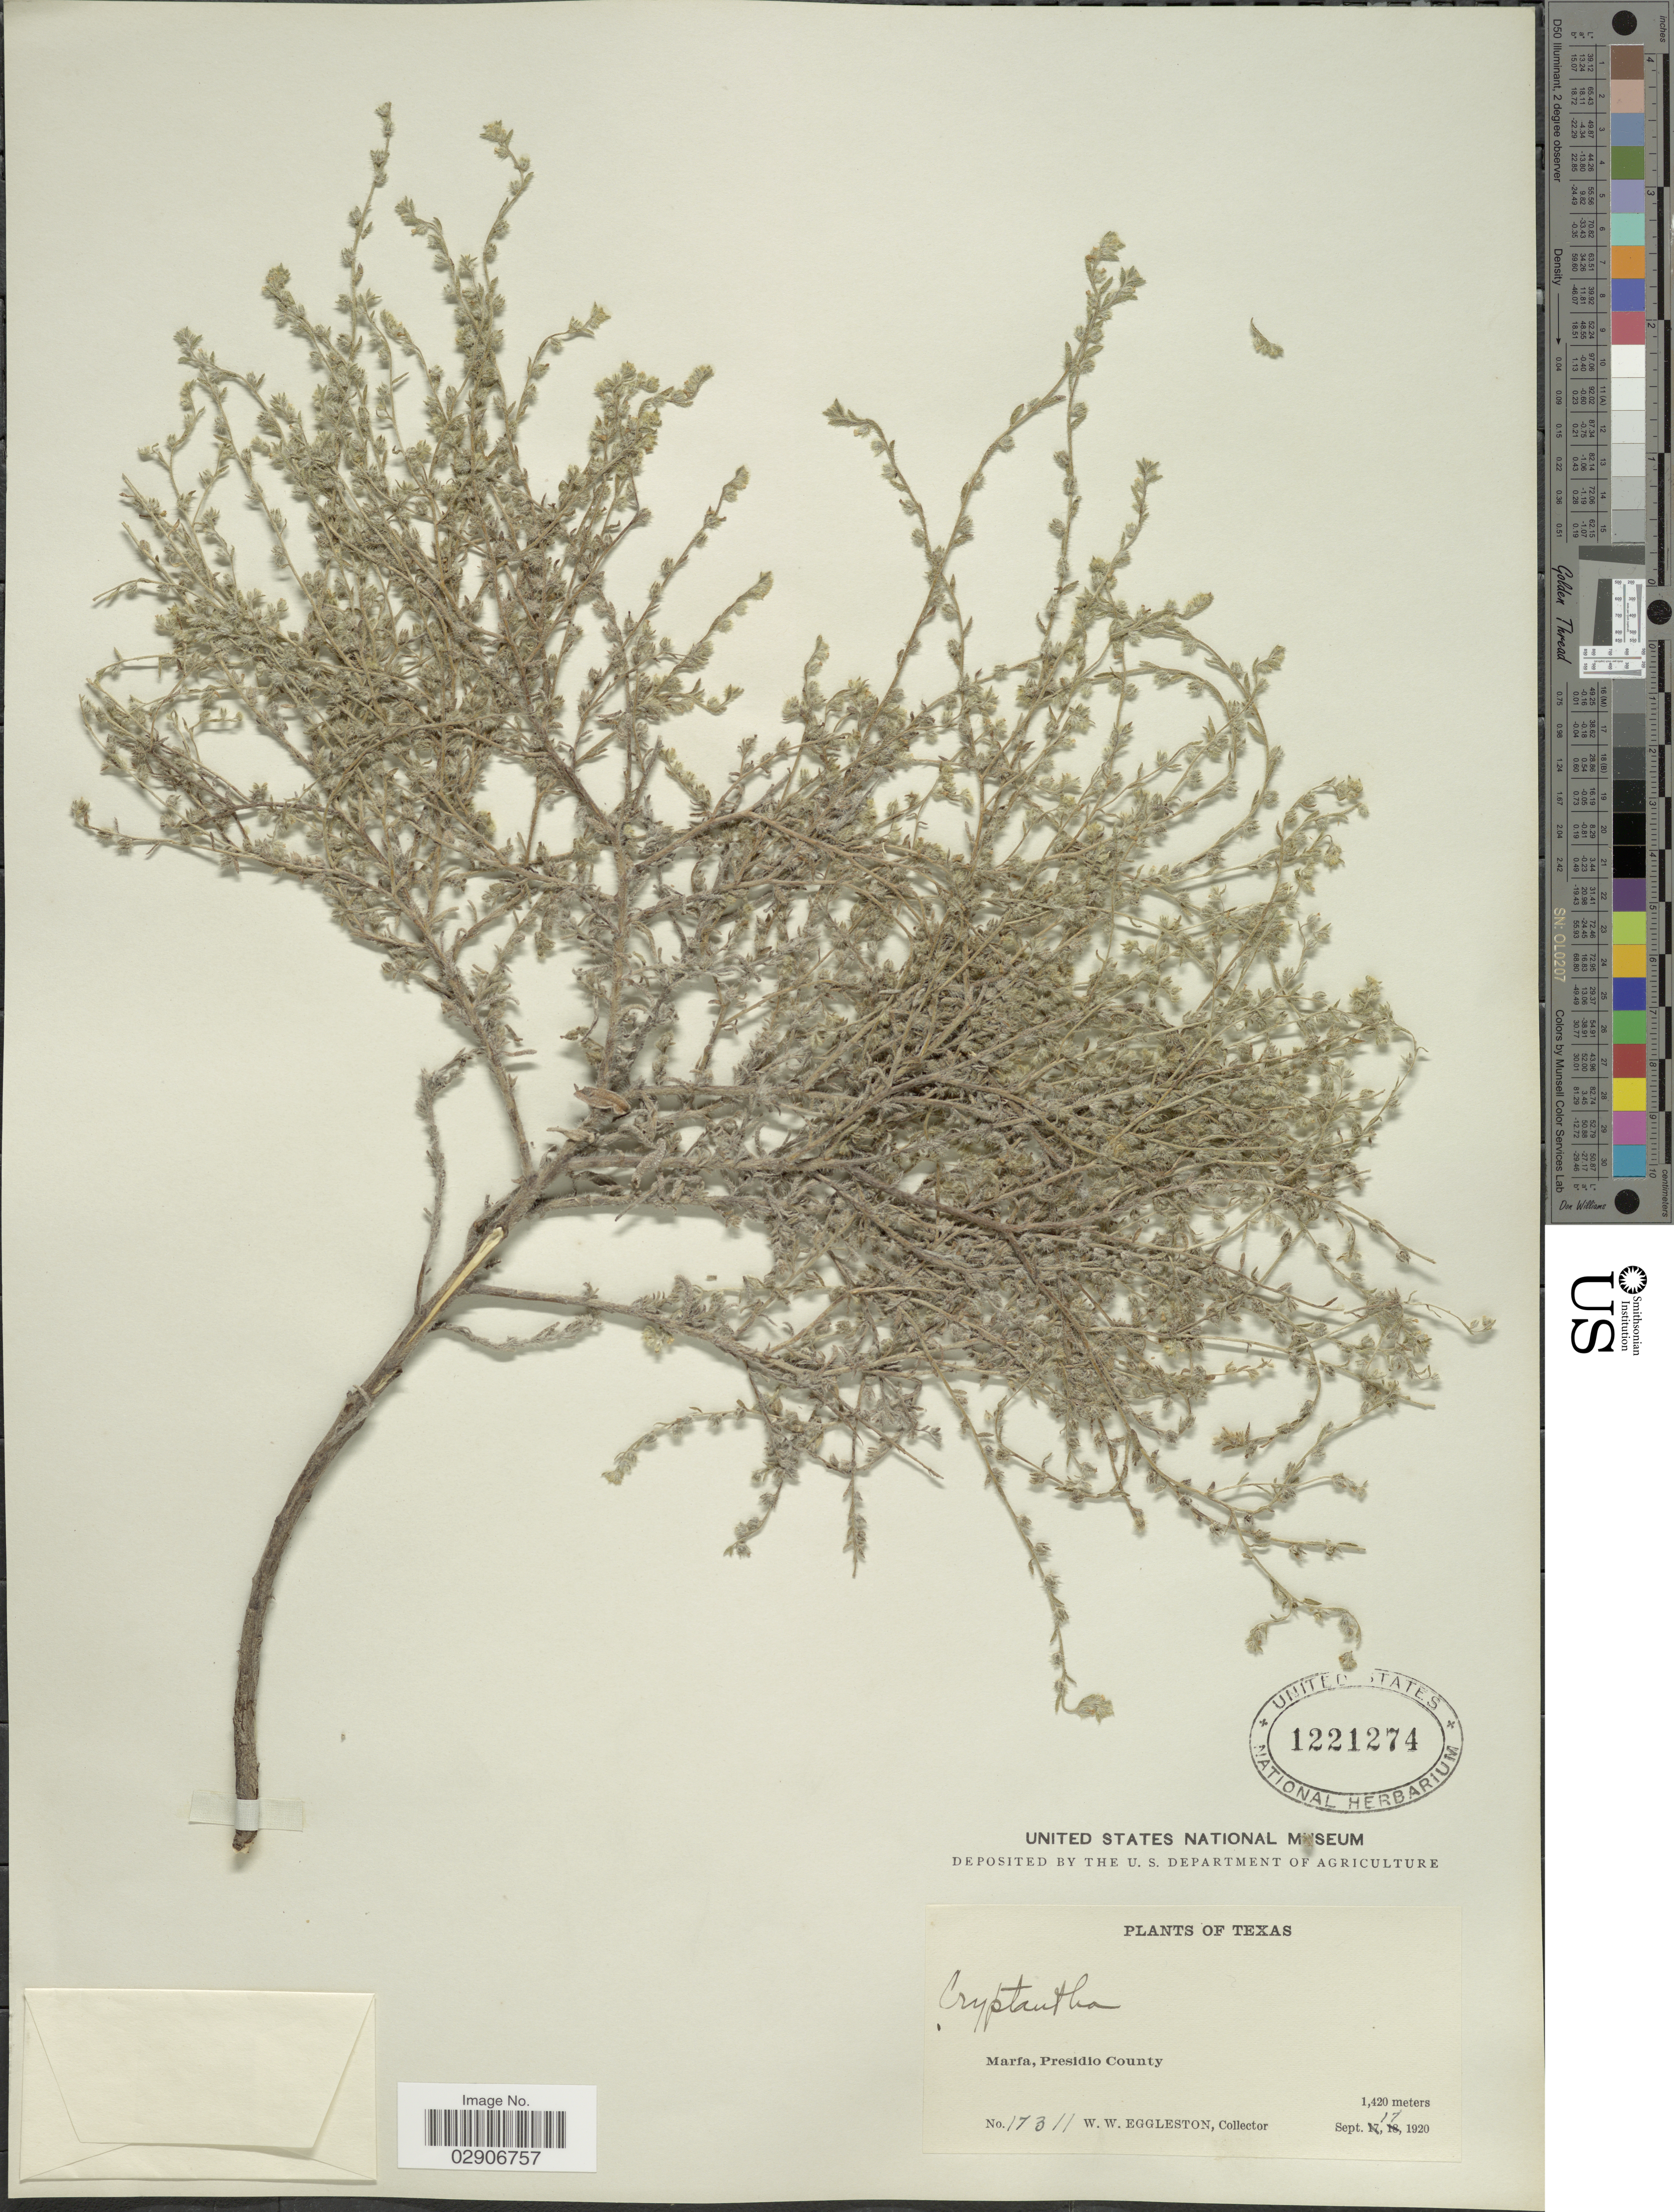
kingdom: Plantae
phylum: Tracheophyta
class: Magnoliopsida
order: Boraginales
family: Boraginaceae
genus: Cryptantha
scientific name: Cryptantha albida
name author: (Kunth) I.M. Johnst.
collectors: W. W. Eggleston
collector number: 17311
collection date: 1920-09-17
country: United States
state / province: Texas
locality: Marfa, Presidio County.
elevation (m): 1420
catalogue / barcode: US 1221274